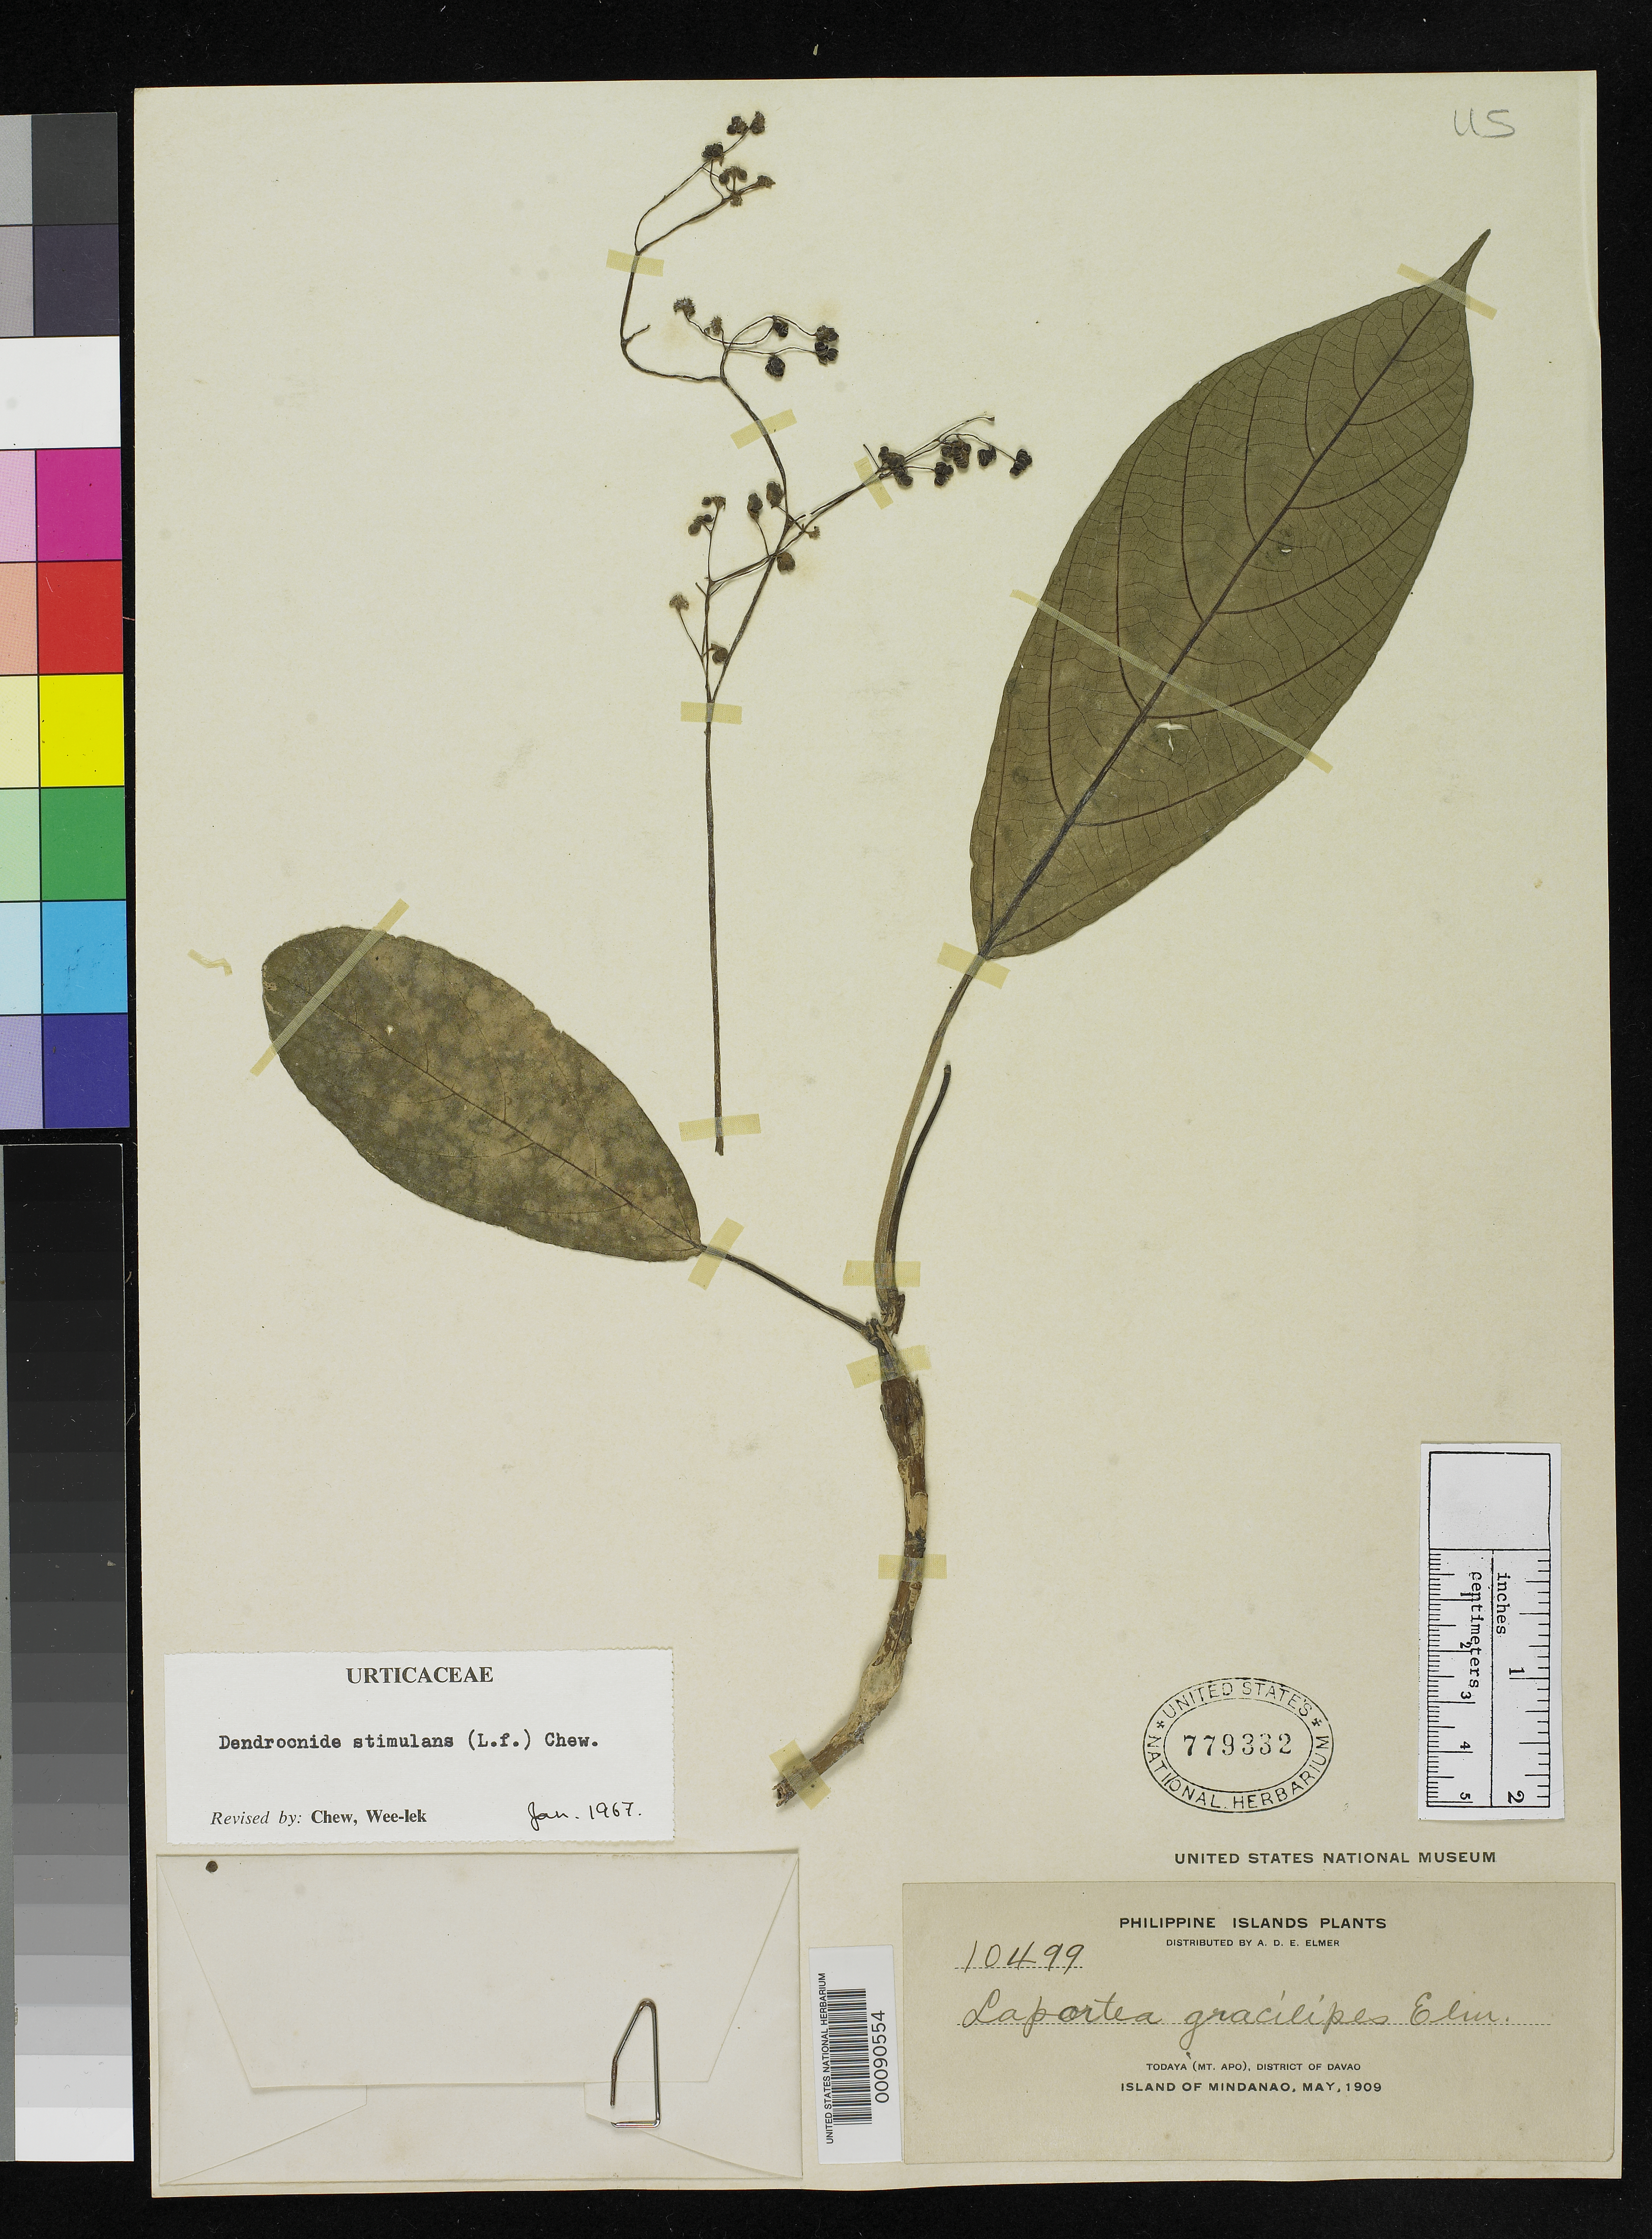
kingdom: Plantae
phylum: Tracheophyta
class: Magnoliopsida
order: Rosales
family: Urticaceae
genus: Laportea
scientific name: Laportea gracilipes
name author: Elmer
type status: Isotype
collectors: A. D. E. Elmer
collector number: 10499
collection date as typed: May 1909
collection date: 1909-05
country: Philippines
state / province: Davao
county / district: Davao del Sur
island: Mindanao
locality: Todaya, Mt. Apo.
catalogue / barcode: US 779332